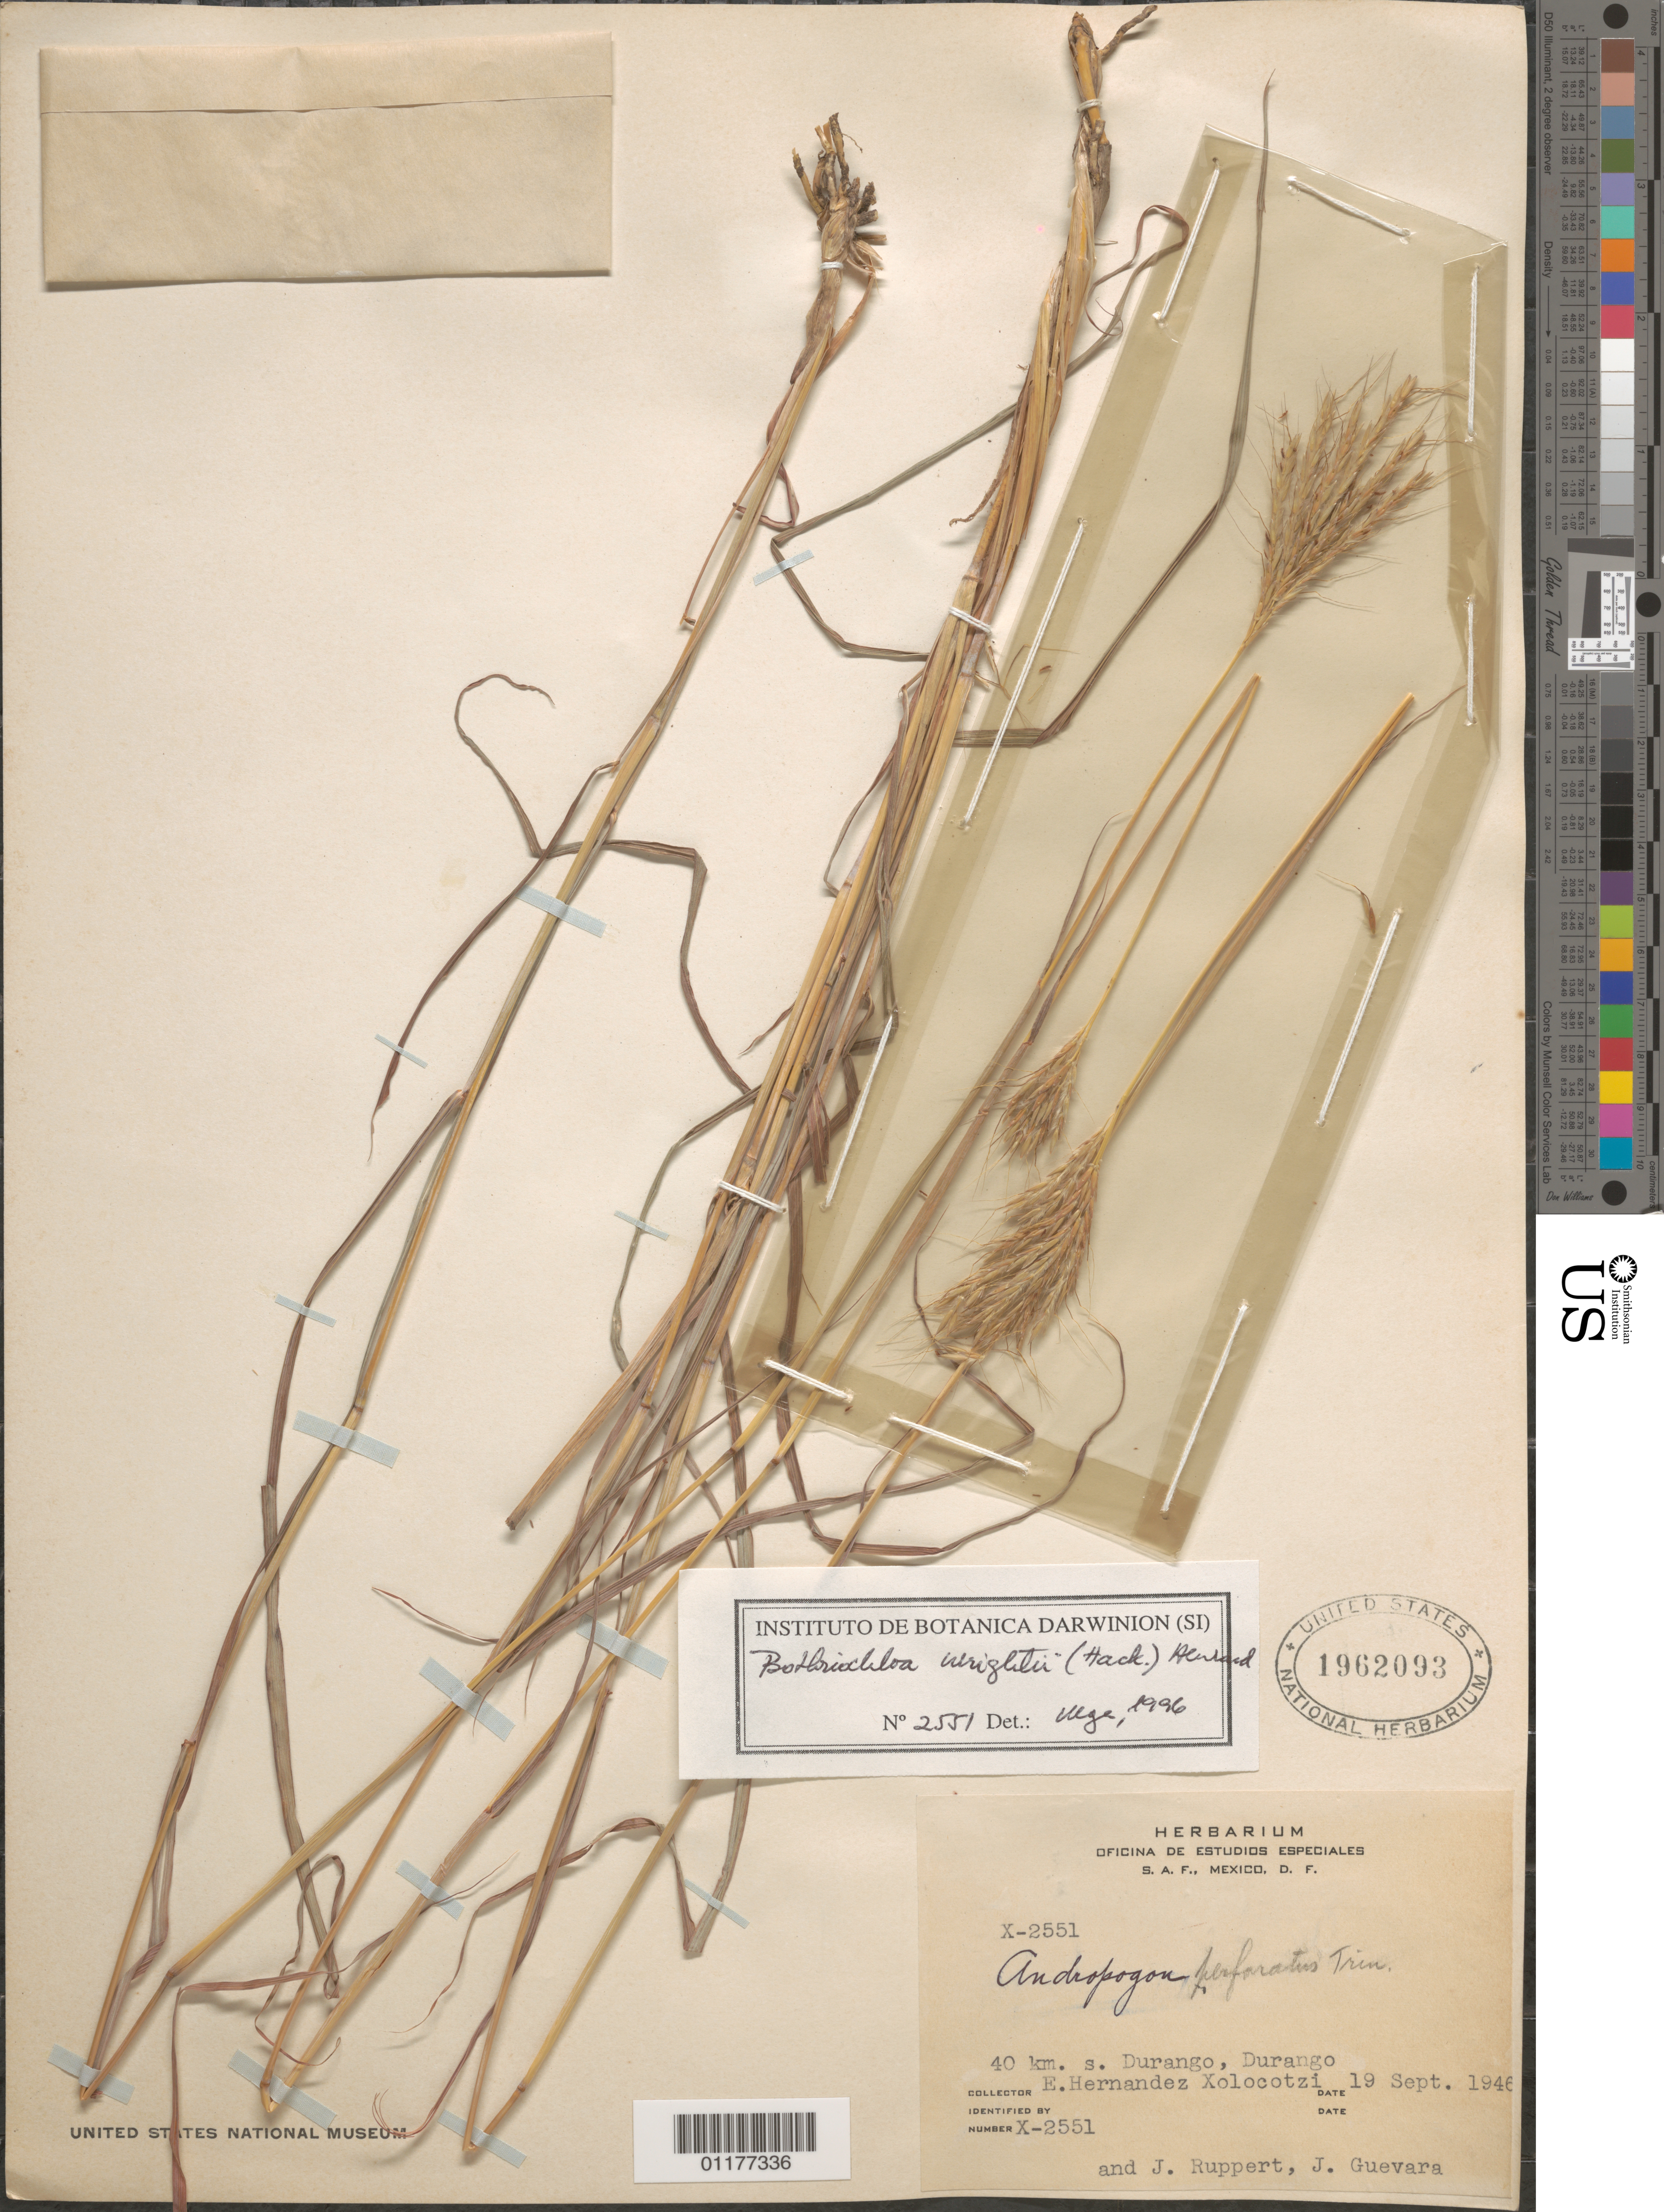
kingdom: Plantae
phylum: Tracheophyta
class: Liliopsida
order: Poales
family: Poaceae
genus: Bothriochloa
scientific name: Bothriochloa wrightii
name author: (Hack.) Henr.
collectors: E. I. Hernández-X. & C. Tapia-J.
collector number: X-2551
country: Mexico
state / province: Durango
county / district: Durango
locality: S Durango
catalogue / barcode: US 1962093